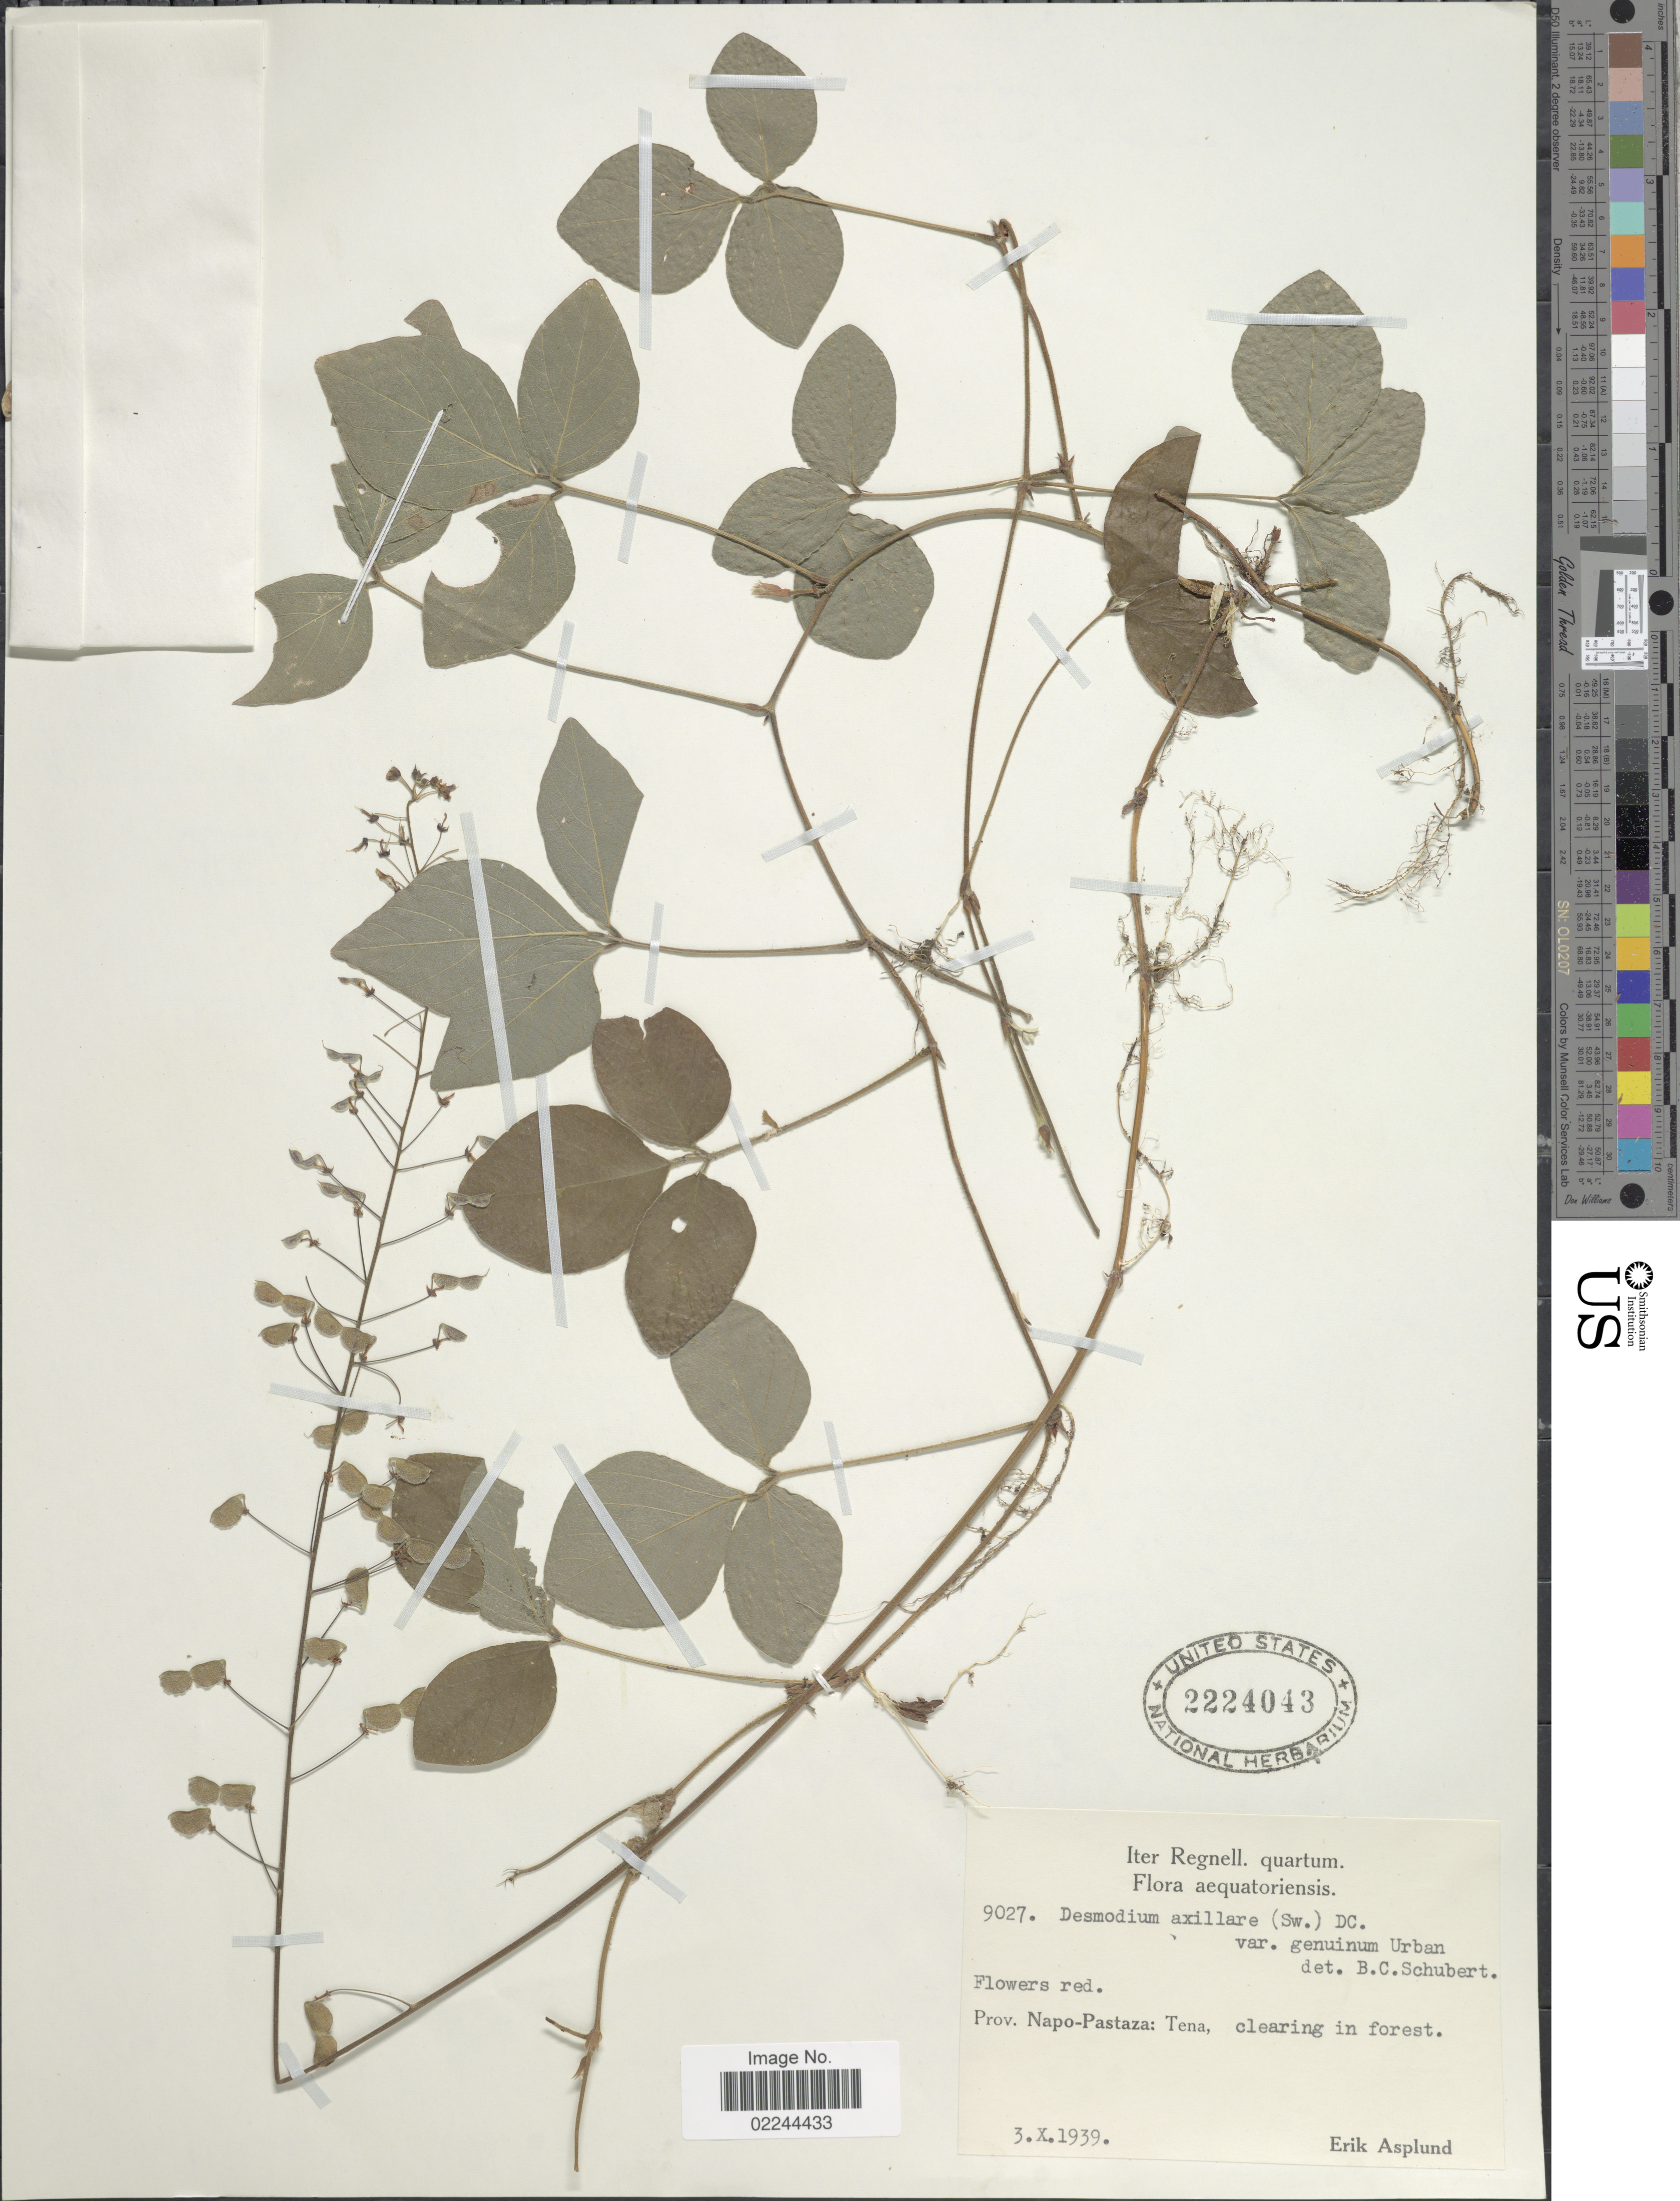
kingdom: Plantae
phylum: Tracheophyta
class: Magnoliopsida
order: Fabales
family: Fabaceae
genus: Desmodium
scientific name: Desmodium axillare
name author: (Sw.) DC.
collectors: E. Asplund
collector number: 9027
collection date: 1939-10-03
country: Ecuador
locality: Aequatoriensis. Prov. Napo-Pastaza: Tena, clearing in forest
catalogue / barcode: US 2224043